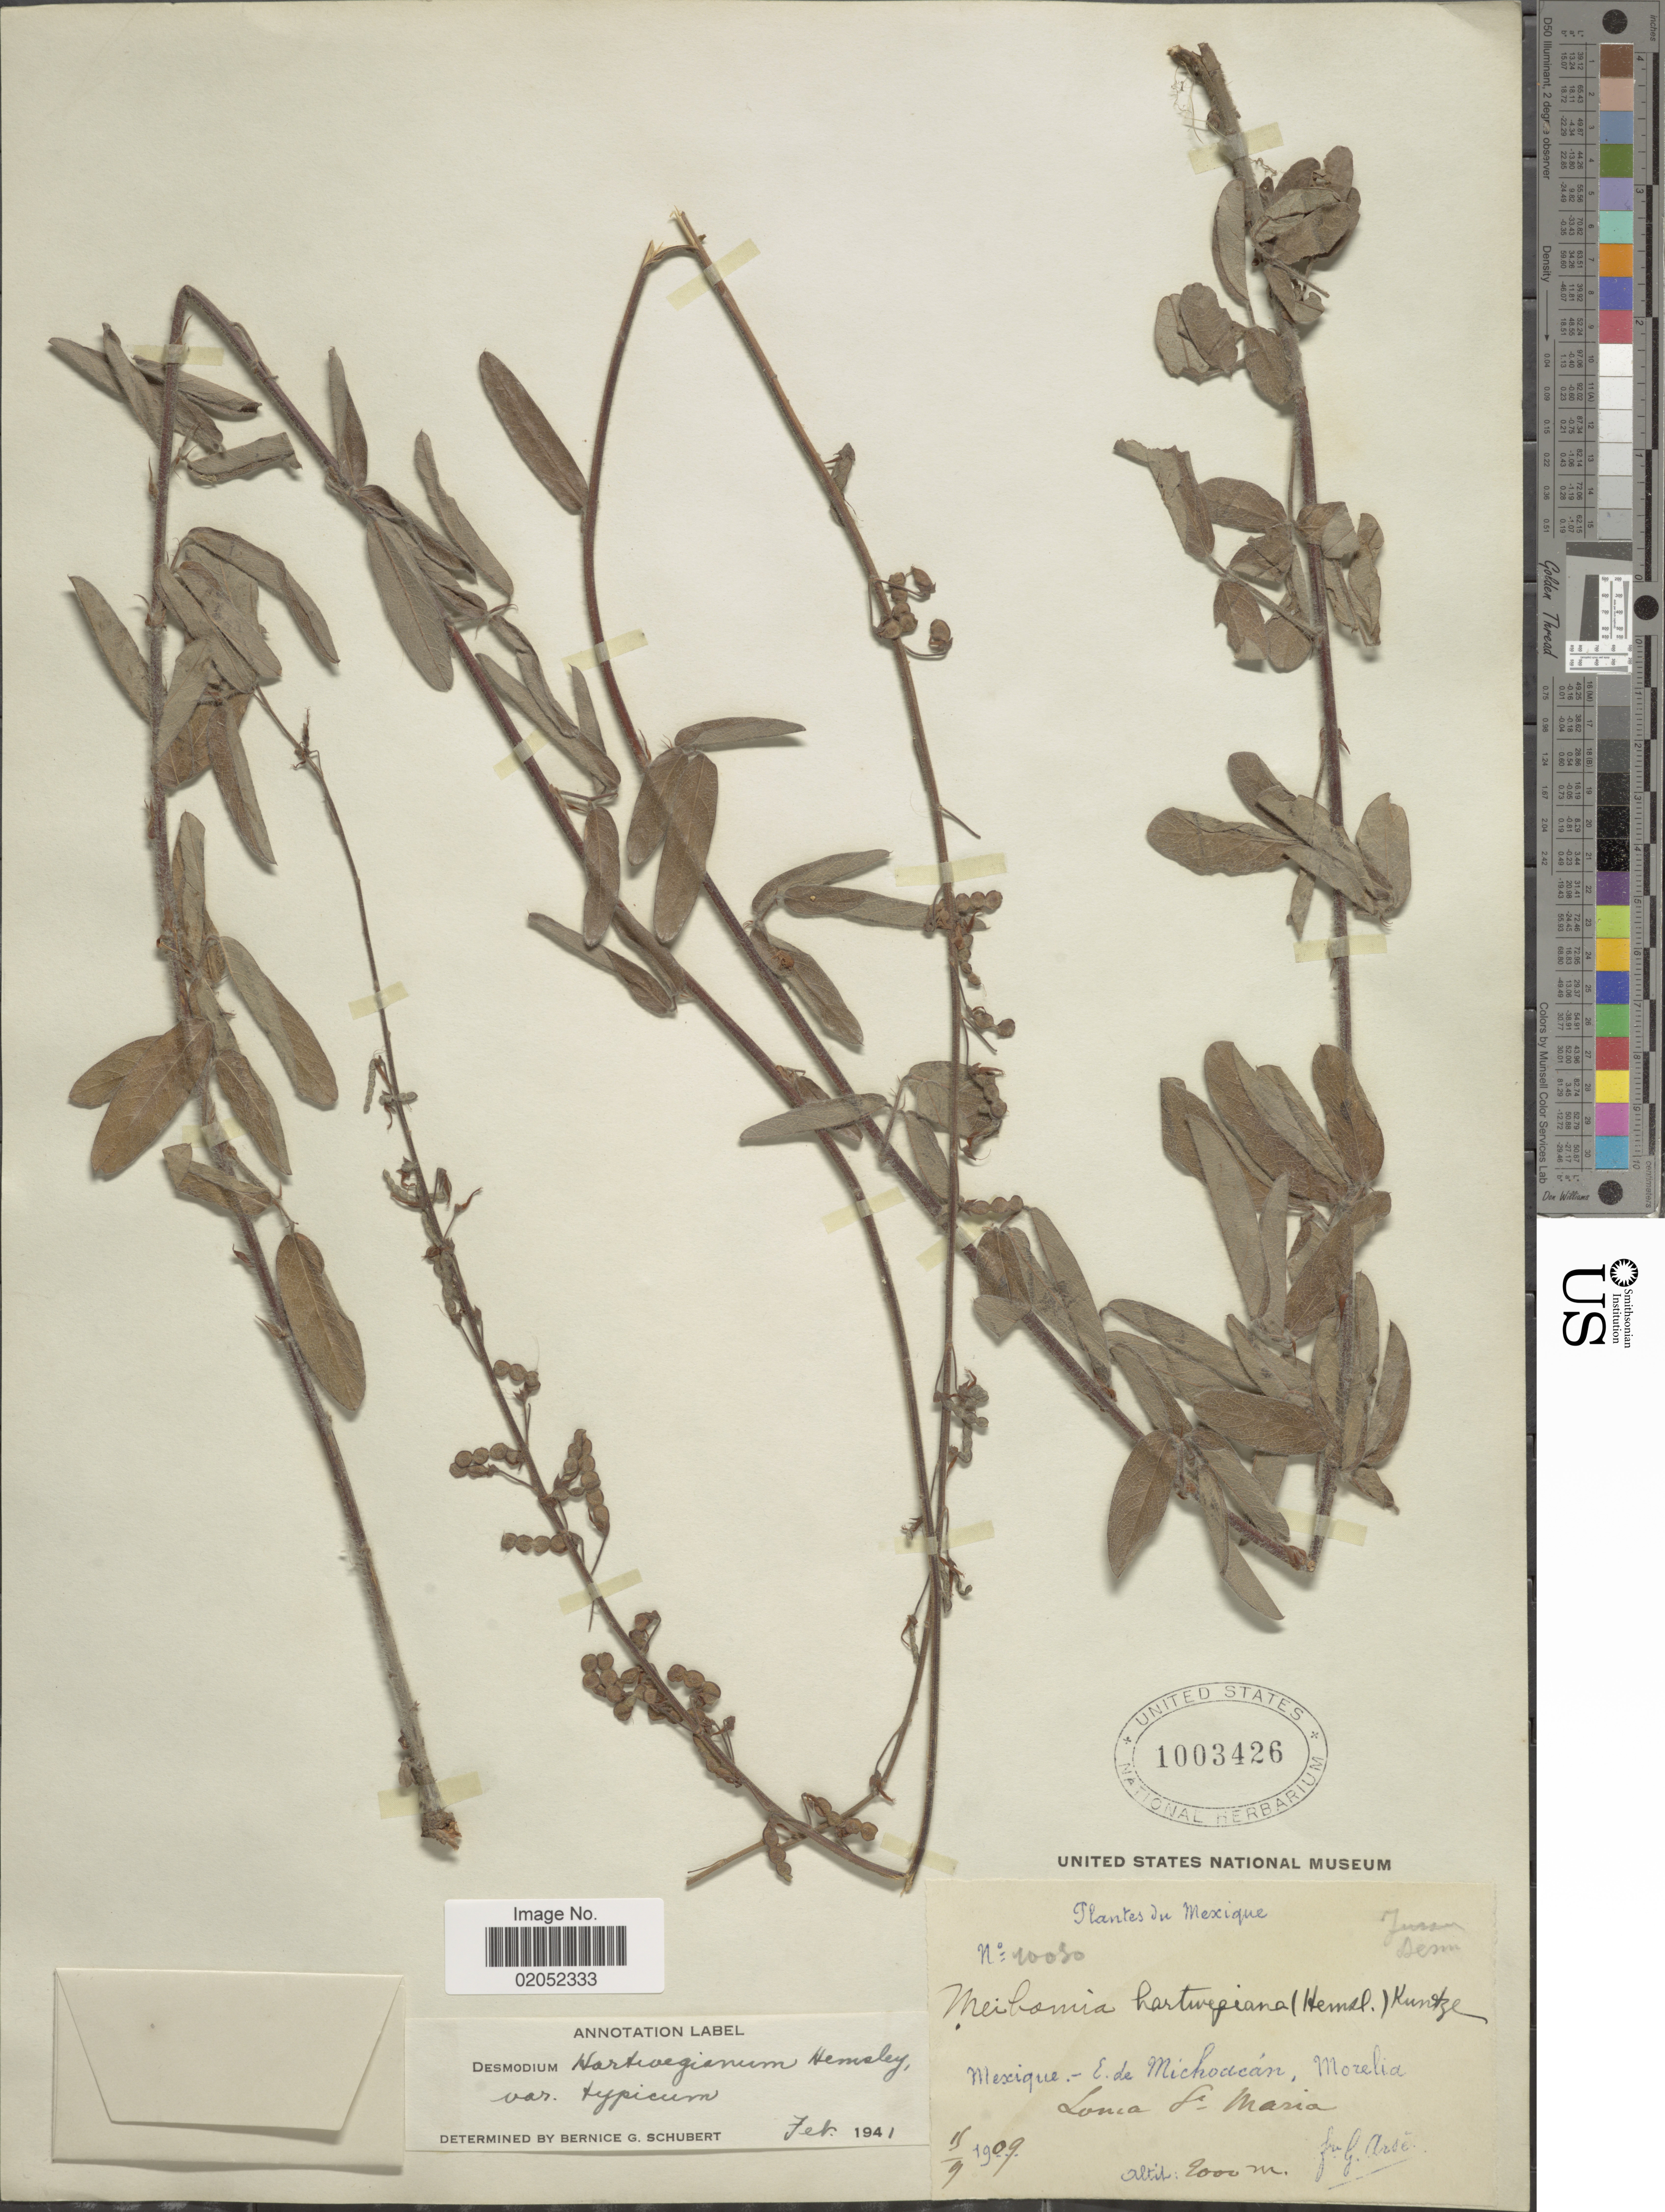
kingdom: Plantae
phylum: Tracheophyta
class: Magnoliopsida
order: Fabales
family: Fabaceae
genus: Desmodium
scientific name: Desmodium hartwegianum var. hartwegianum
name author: Hemsl.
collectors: Bro. G. Arsène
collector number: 10030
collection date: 1909-09-15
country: Mexico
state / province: Michoacán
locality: Mexique. E. de Michoacan, Morelia Loma Sa. Maria.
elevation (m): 2000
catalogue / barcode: US 1003426